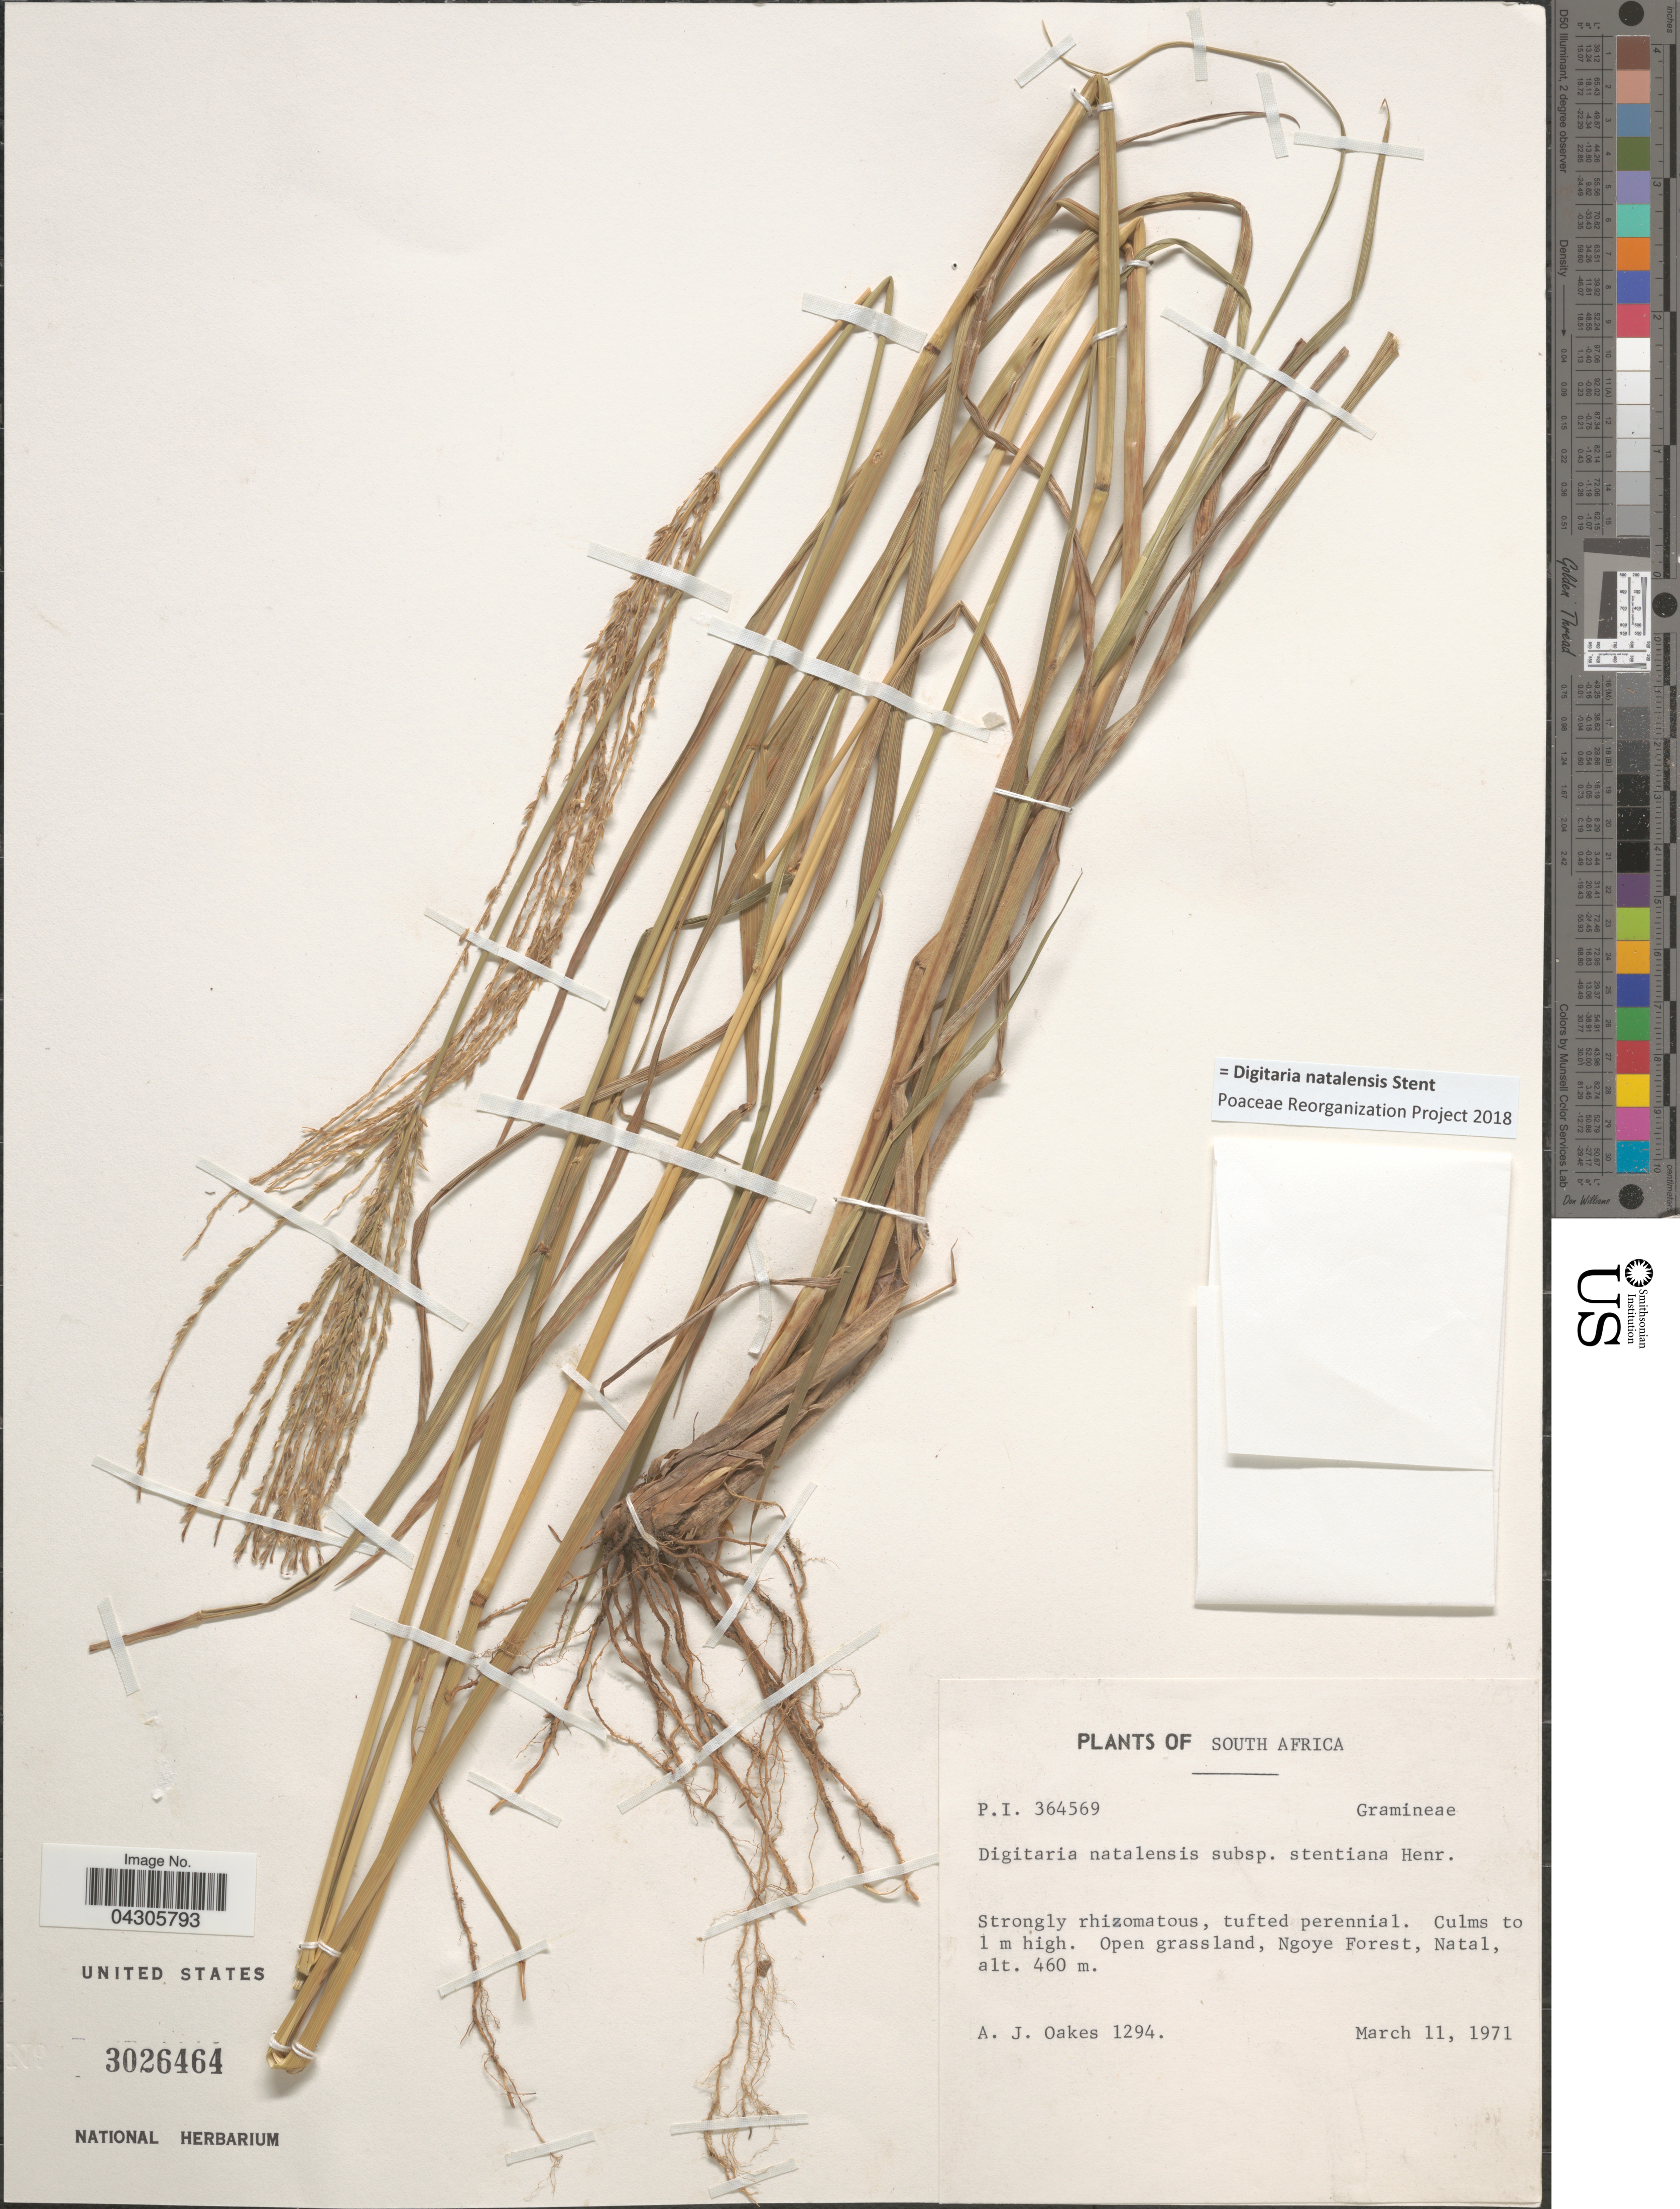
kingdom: Plantae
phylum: Tracheophyta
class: Liliopsida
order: Poales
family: Poaceae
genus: Digitaria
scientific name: Digitaria natalensis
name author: Stent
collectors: A. Oakes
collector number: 1294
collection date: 1971-03-11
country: South Africa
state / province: KwaZulu-Natal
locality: Ngoye Foest, Natal.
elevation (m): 460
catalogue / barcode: US 3026464